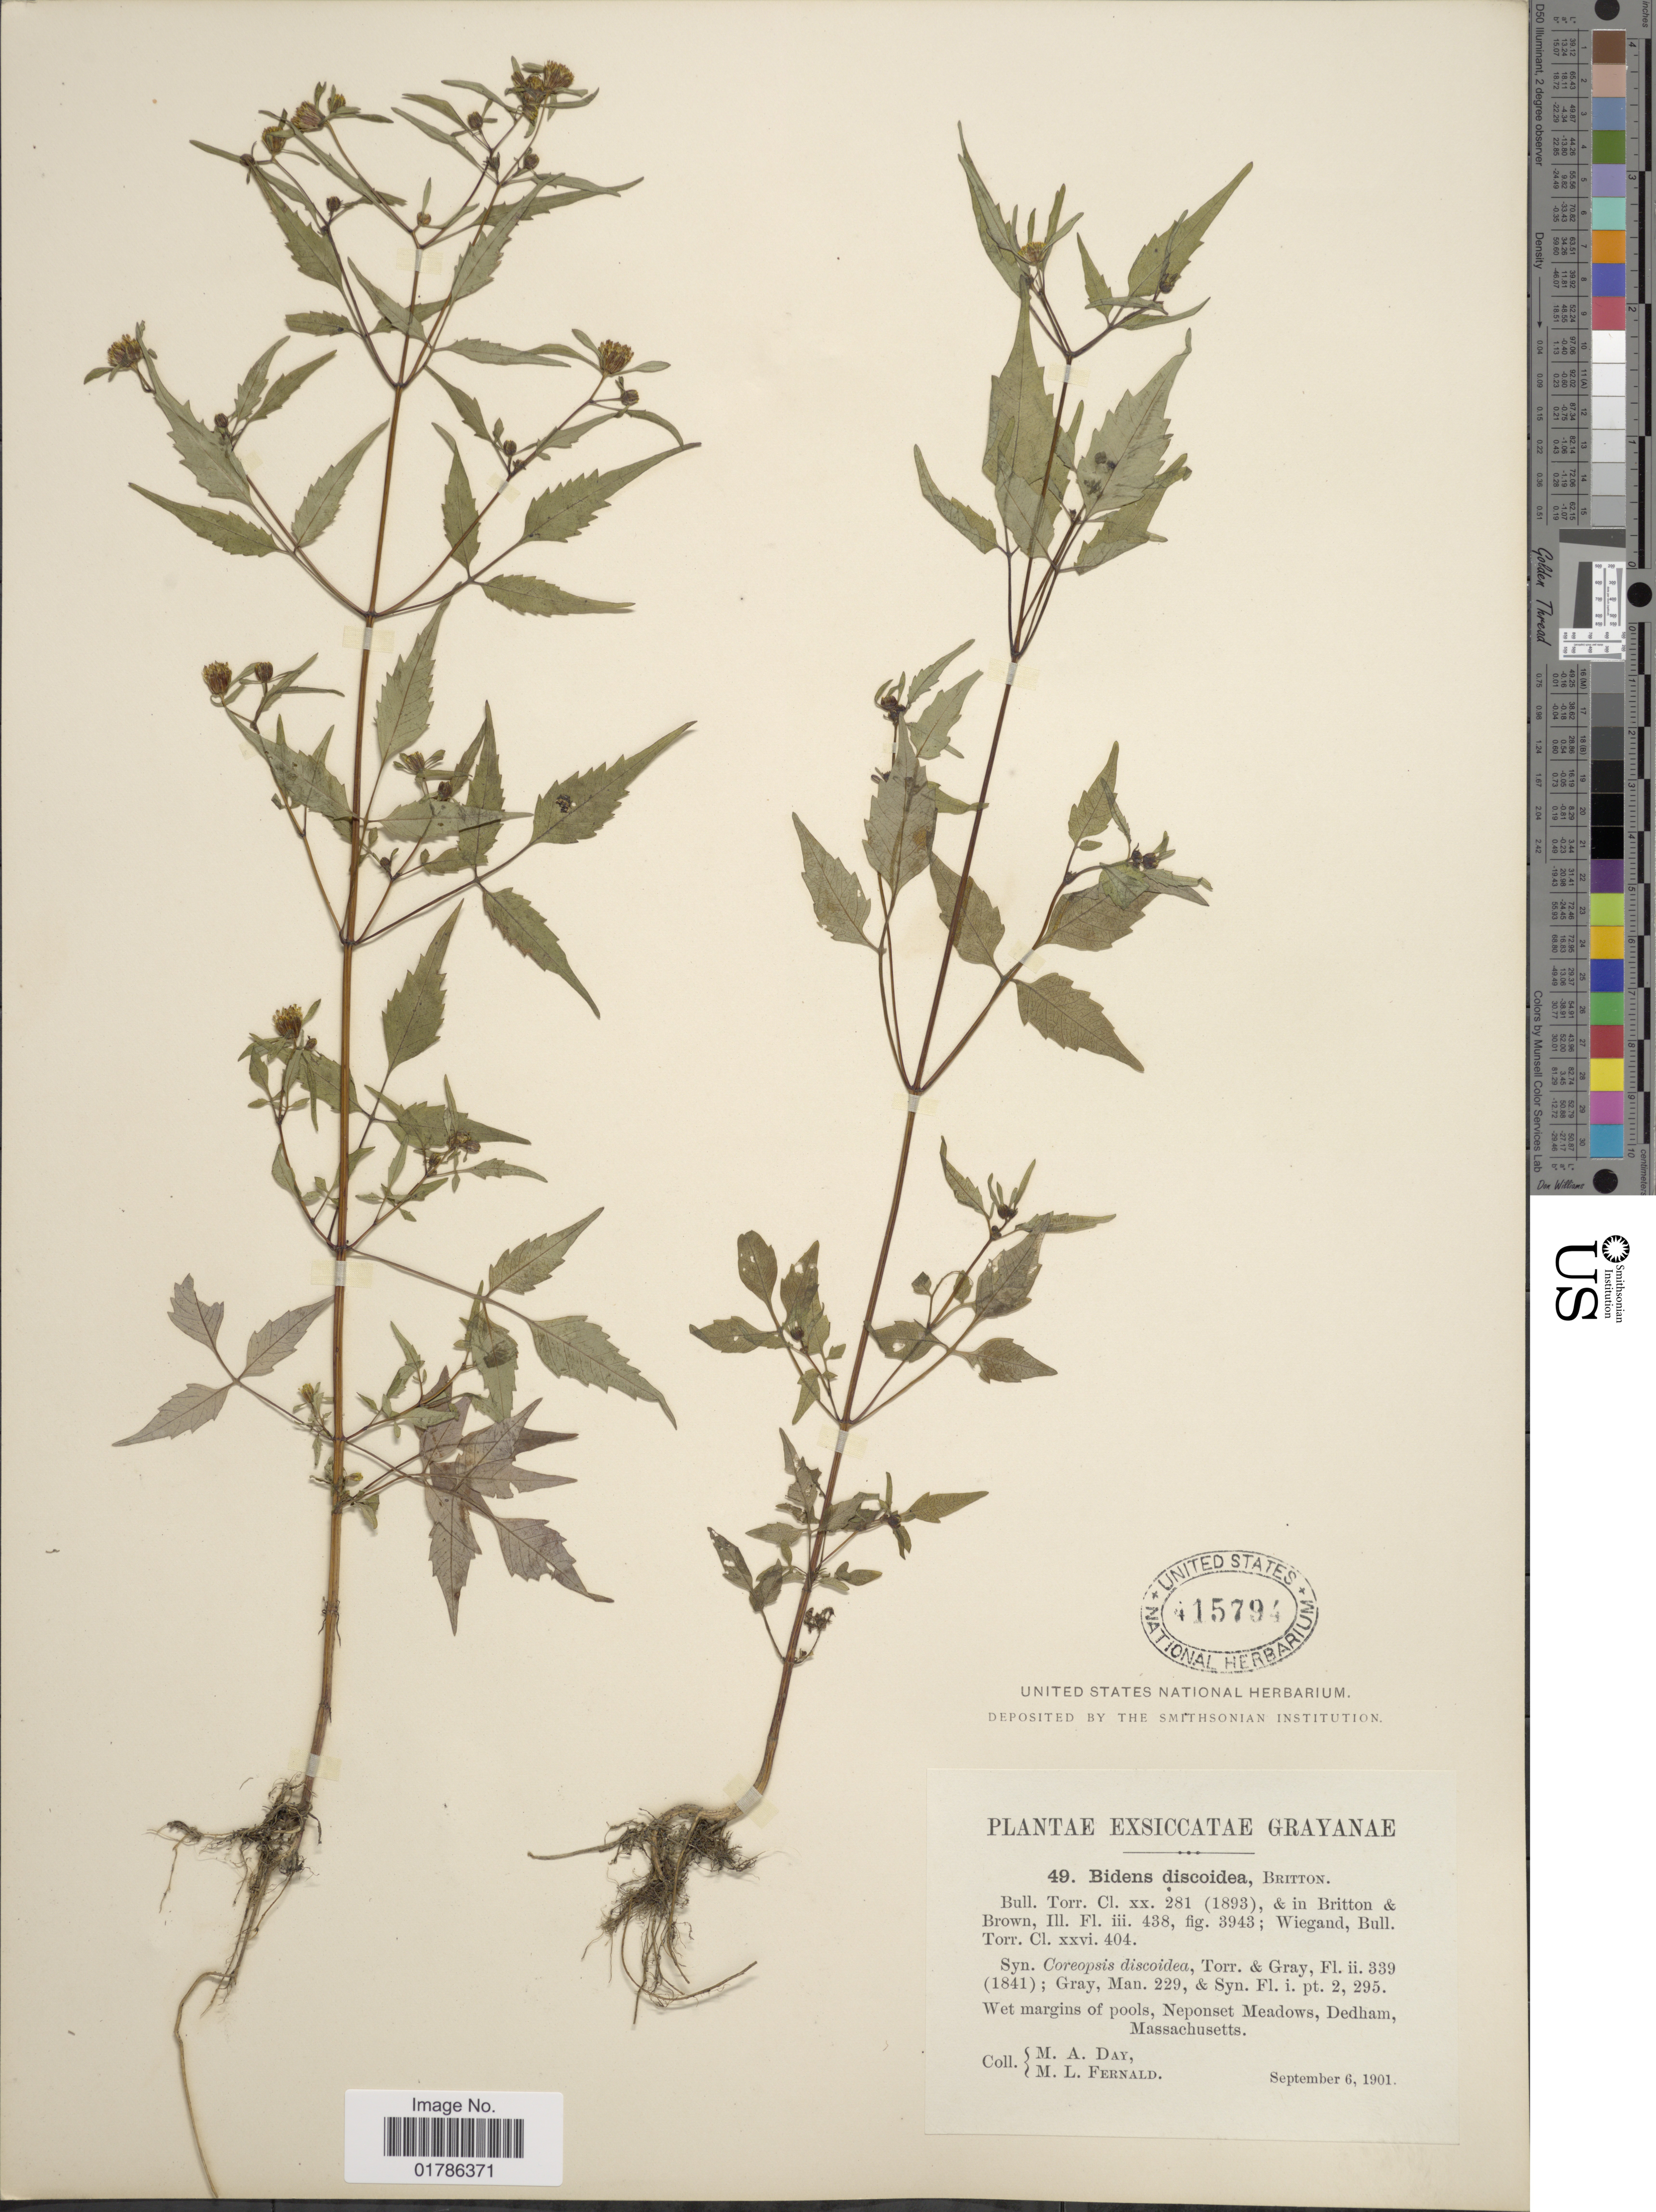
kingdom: Plantae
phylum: Tracheophyta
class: Magnoliopsida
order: Asterales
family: Asteraceae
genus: Bidens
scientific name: Bidens discoidea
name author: (Torr. & A. Gray) Britton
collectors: M. Day & M. L. Fernald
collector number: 49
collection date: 1901-09-06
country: United States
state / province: Massachusetts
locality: Exsiccatae Grayanae, Neponset Meadows, Dedham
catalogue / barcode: US 415794